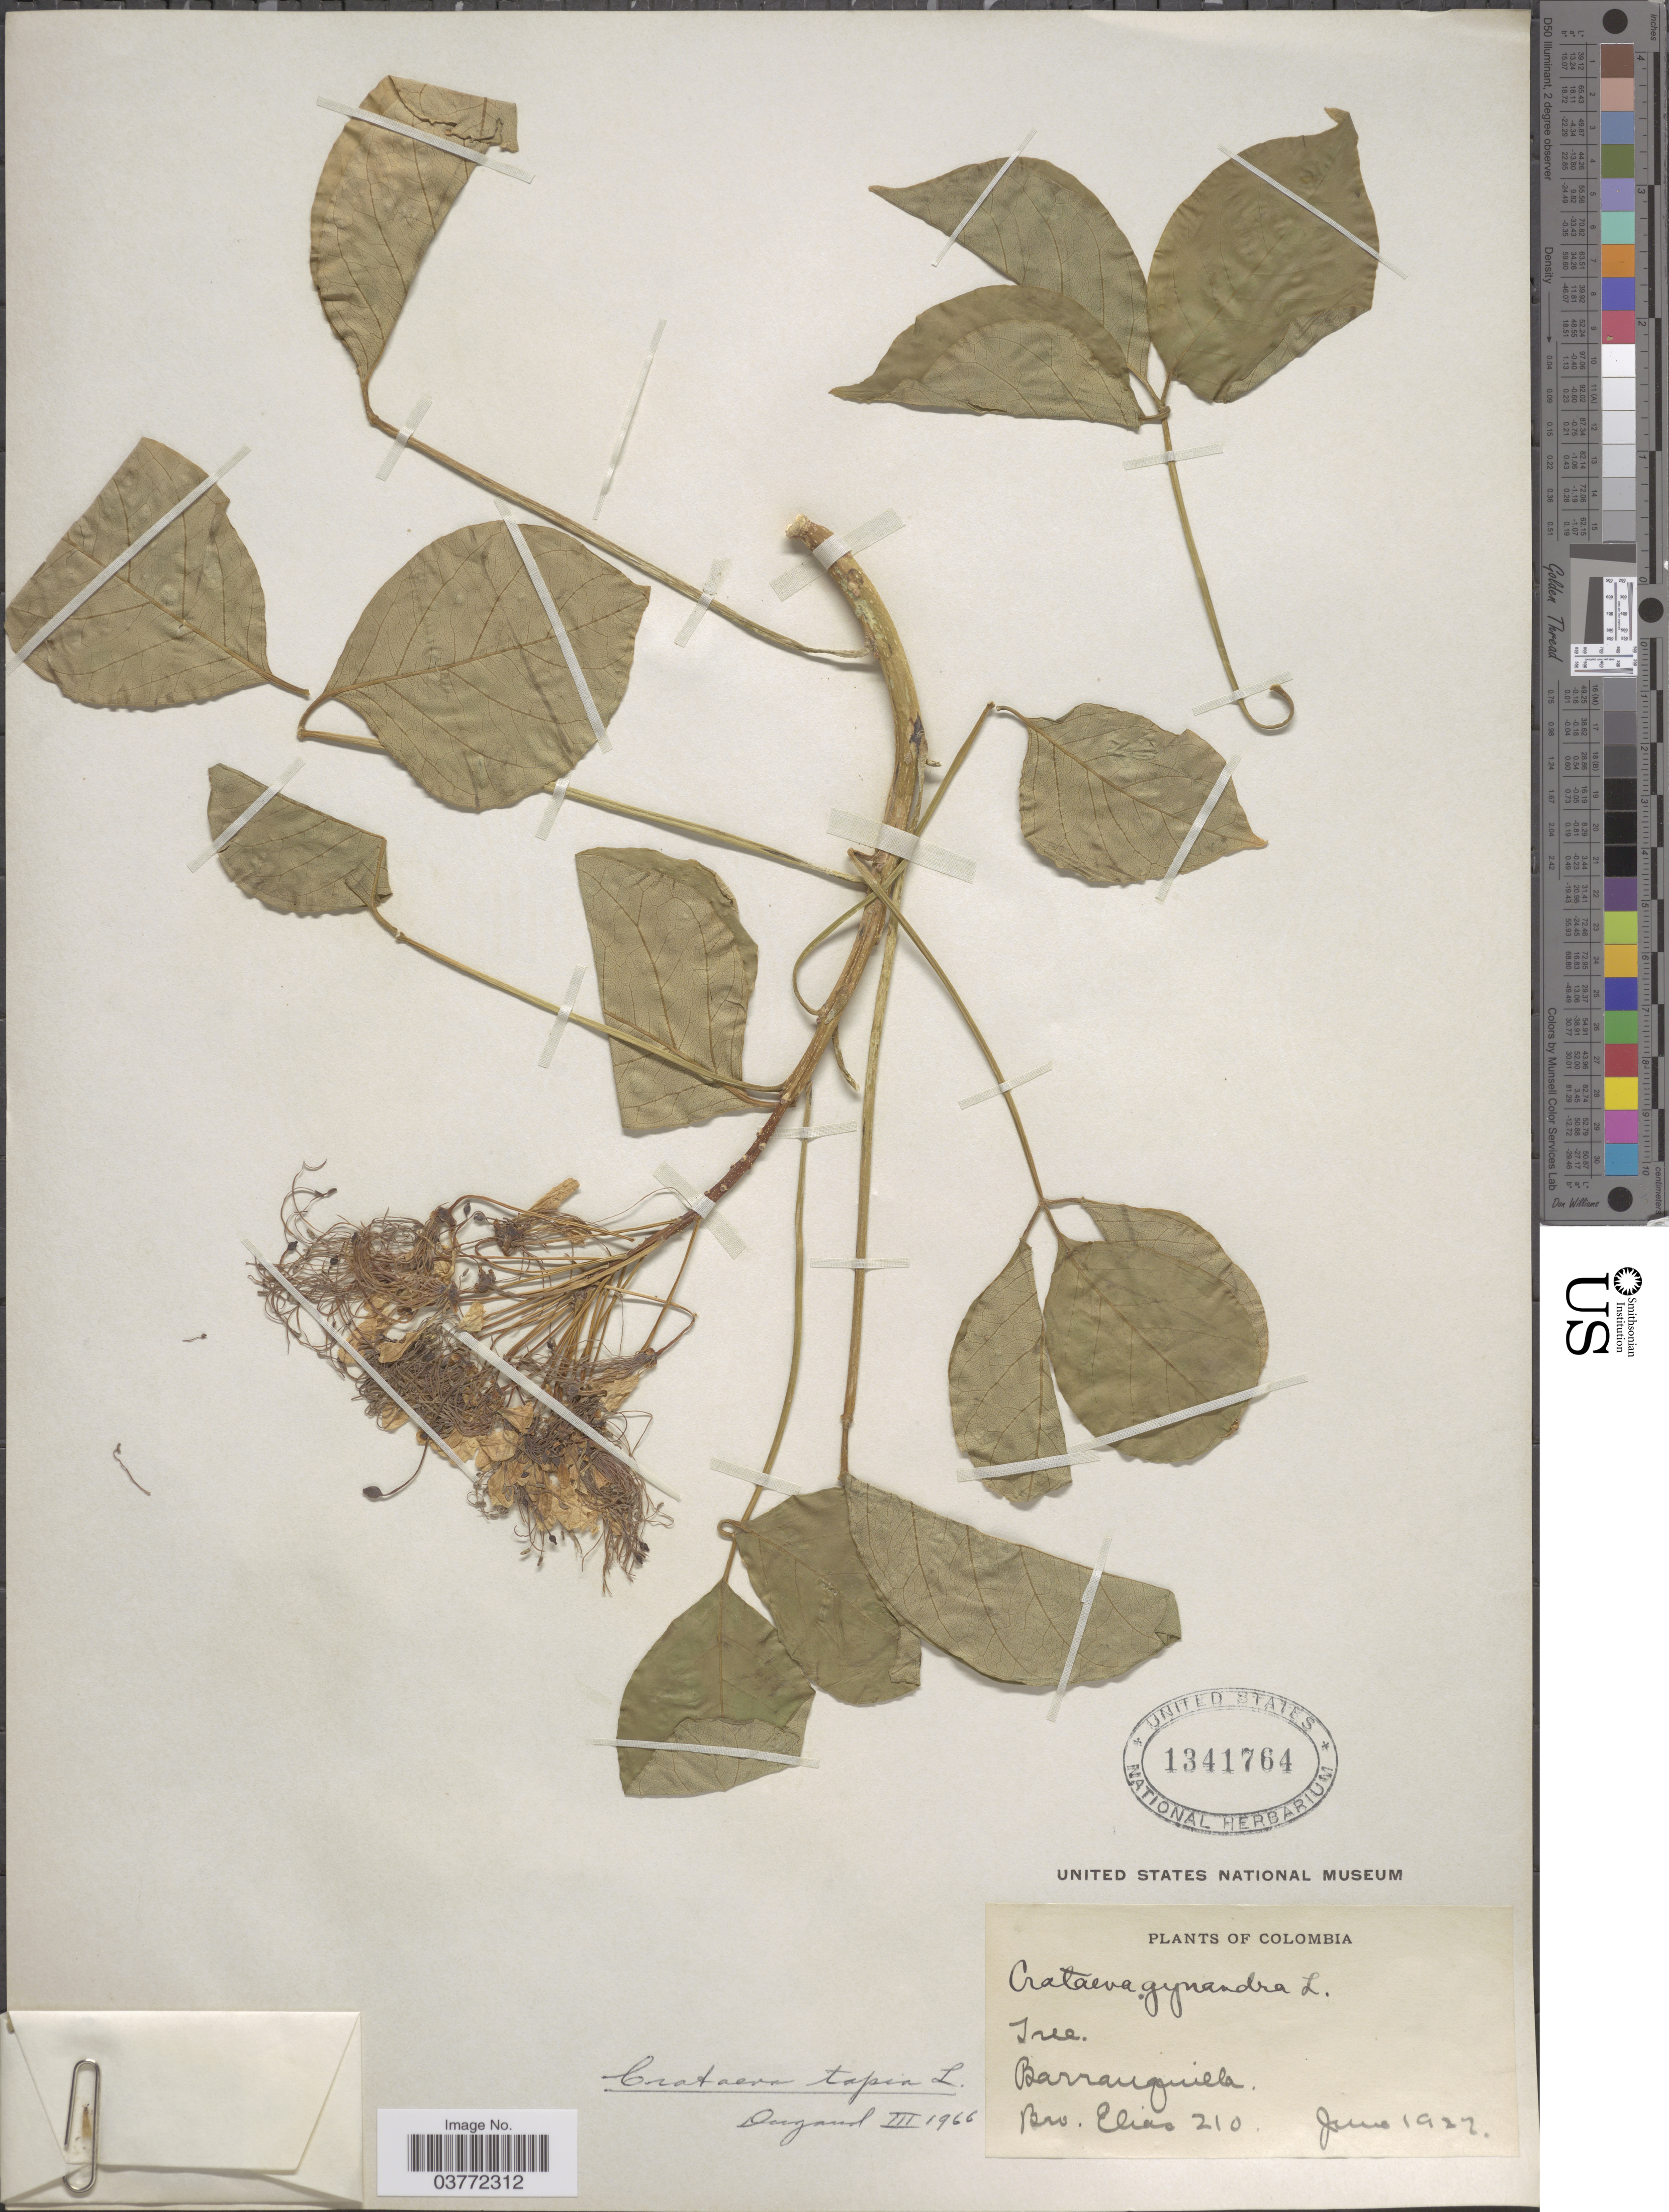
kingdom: Plantae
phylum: Tracheophyta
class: Magnoliopsida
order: Brassicales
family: Capparaceae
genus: Crateva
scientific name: Crateva tapia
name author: L.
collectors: Bro. Elias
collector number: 210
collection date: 1927-06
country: Colombia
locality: Barranquilla.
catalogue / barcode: US 1341764